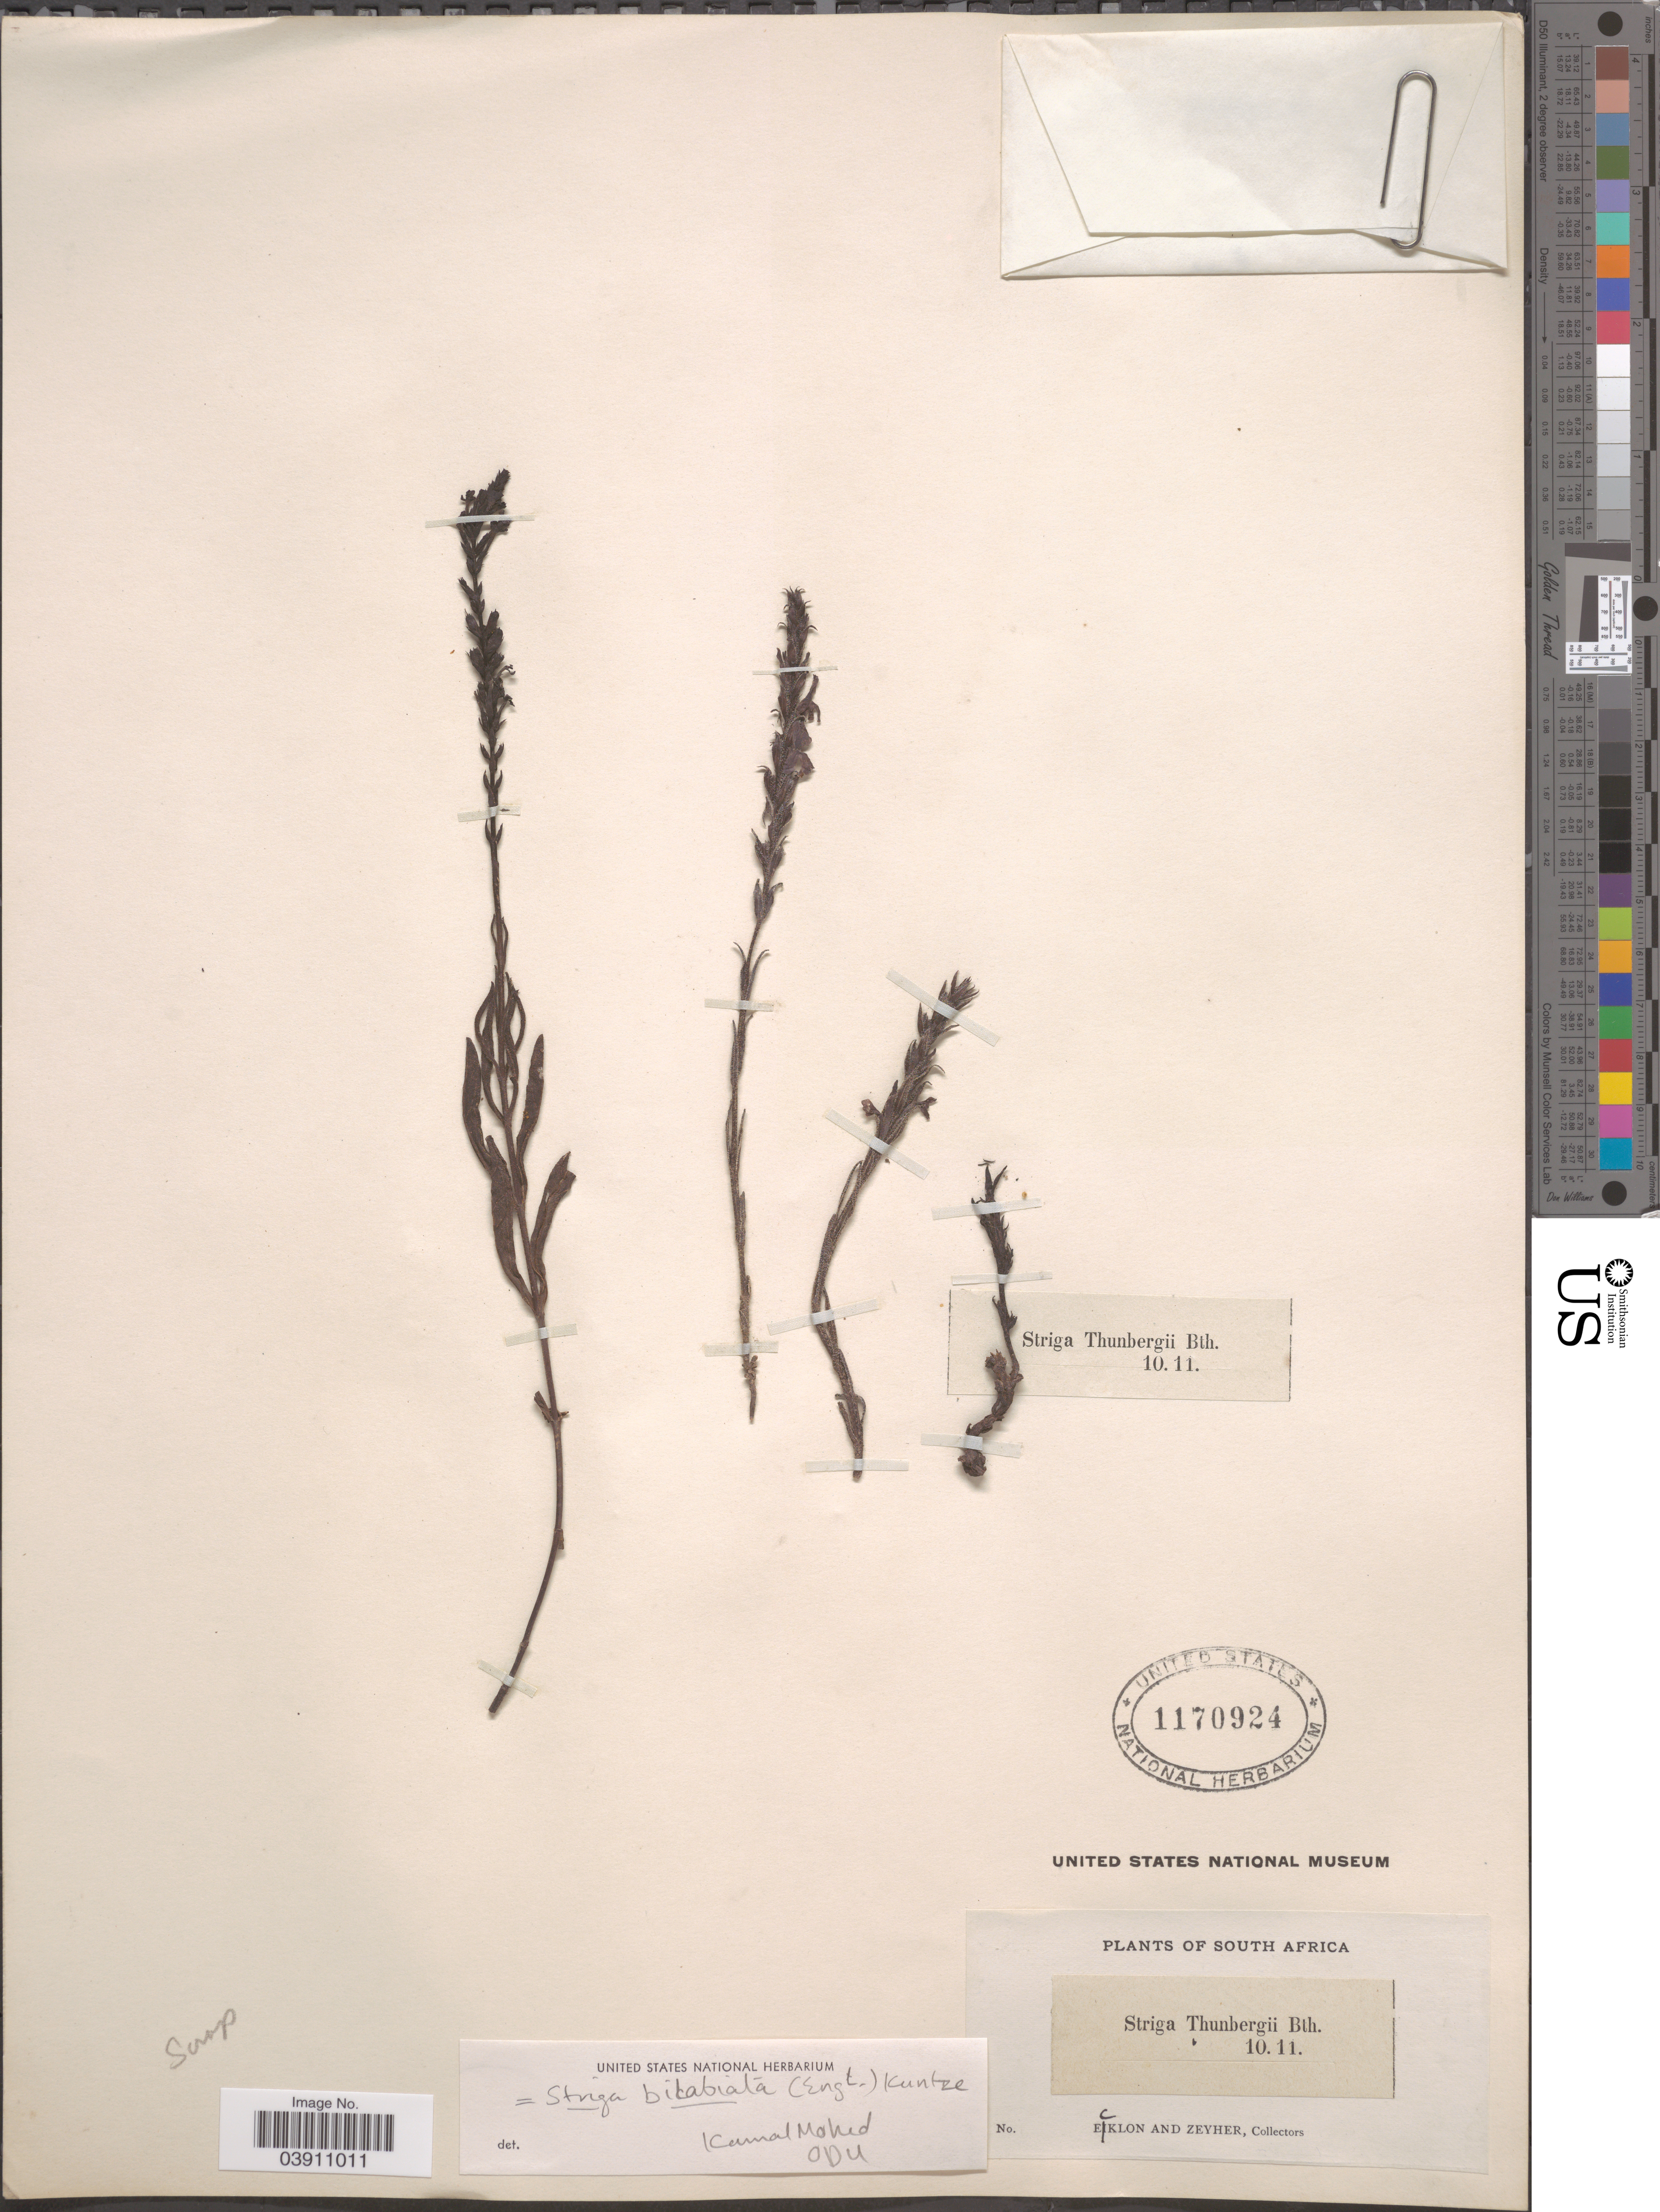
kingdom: Plantae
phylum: Tracheophyta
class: Magnoliopsida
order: Lamiales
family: Orobanchaceae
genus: Striga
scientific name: Striga thunbergii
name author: Benth.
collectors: -. Ecklon & -. Zeyher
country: South Africa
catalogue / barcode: US 1170924